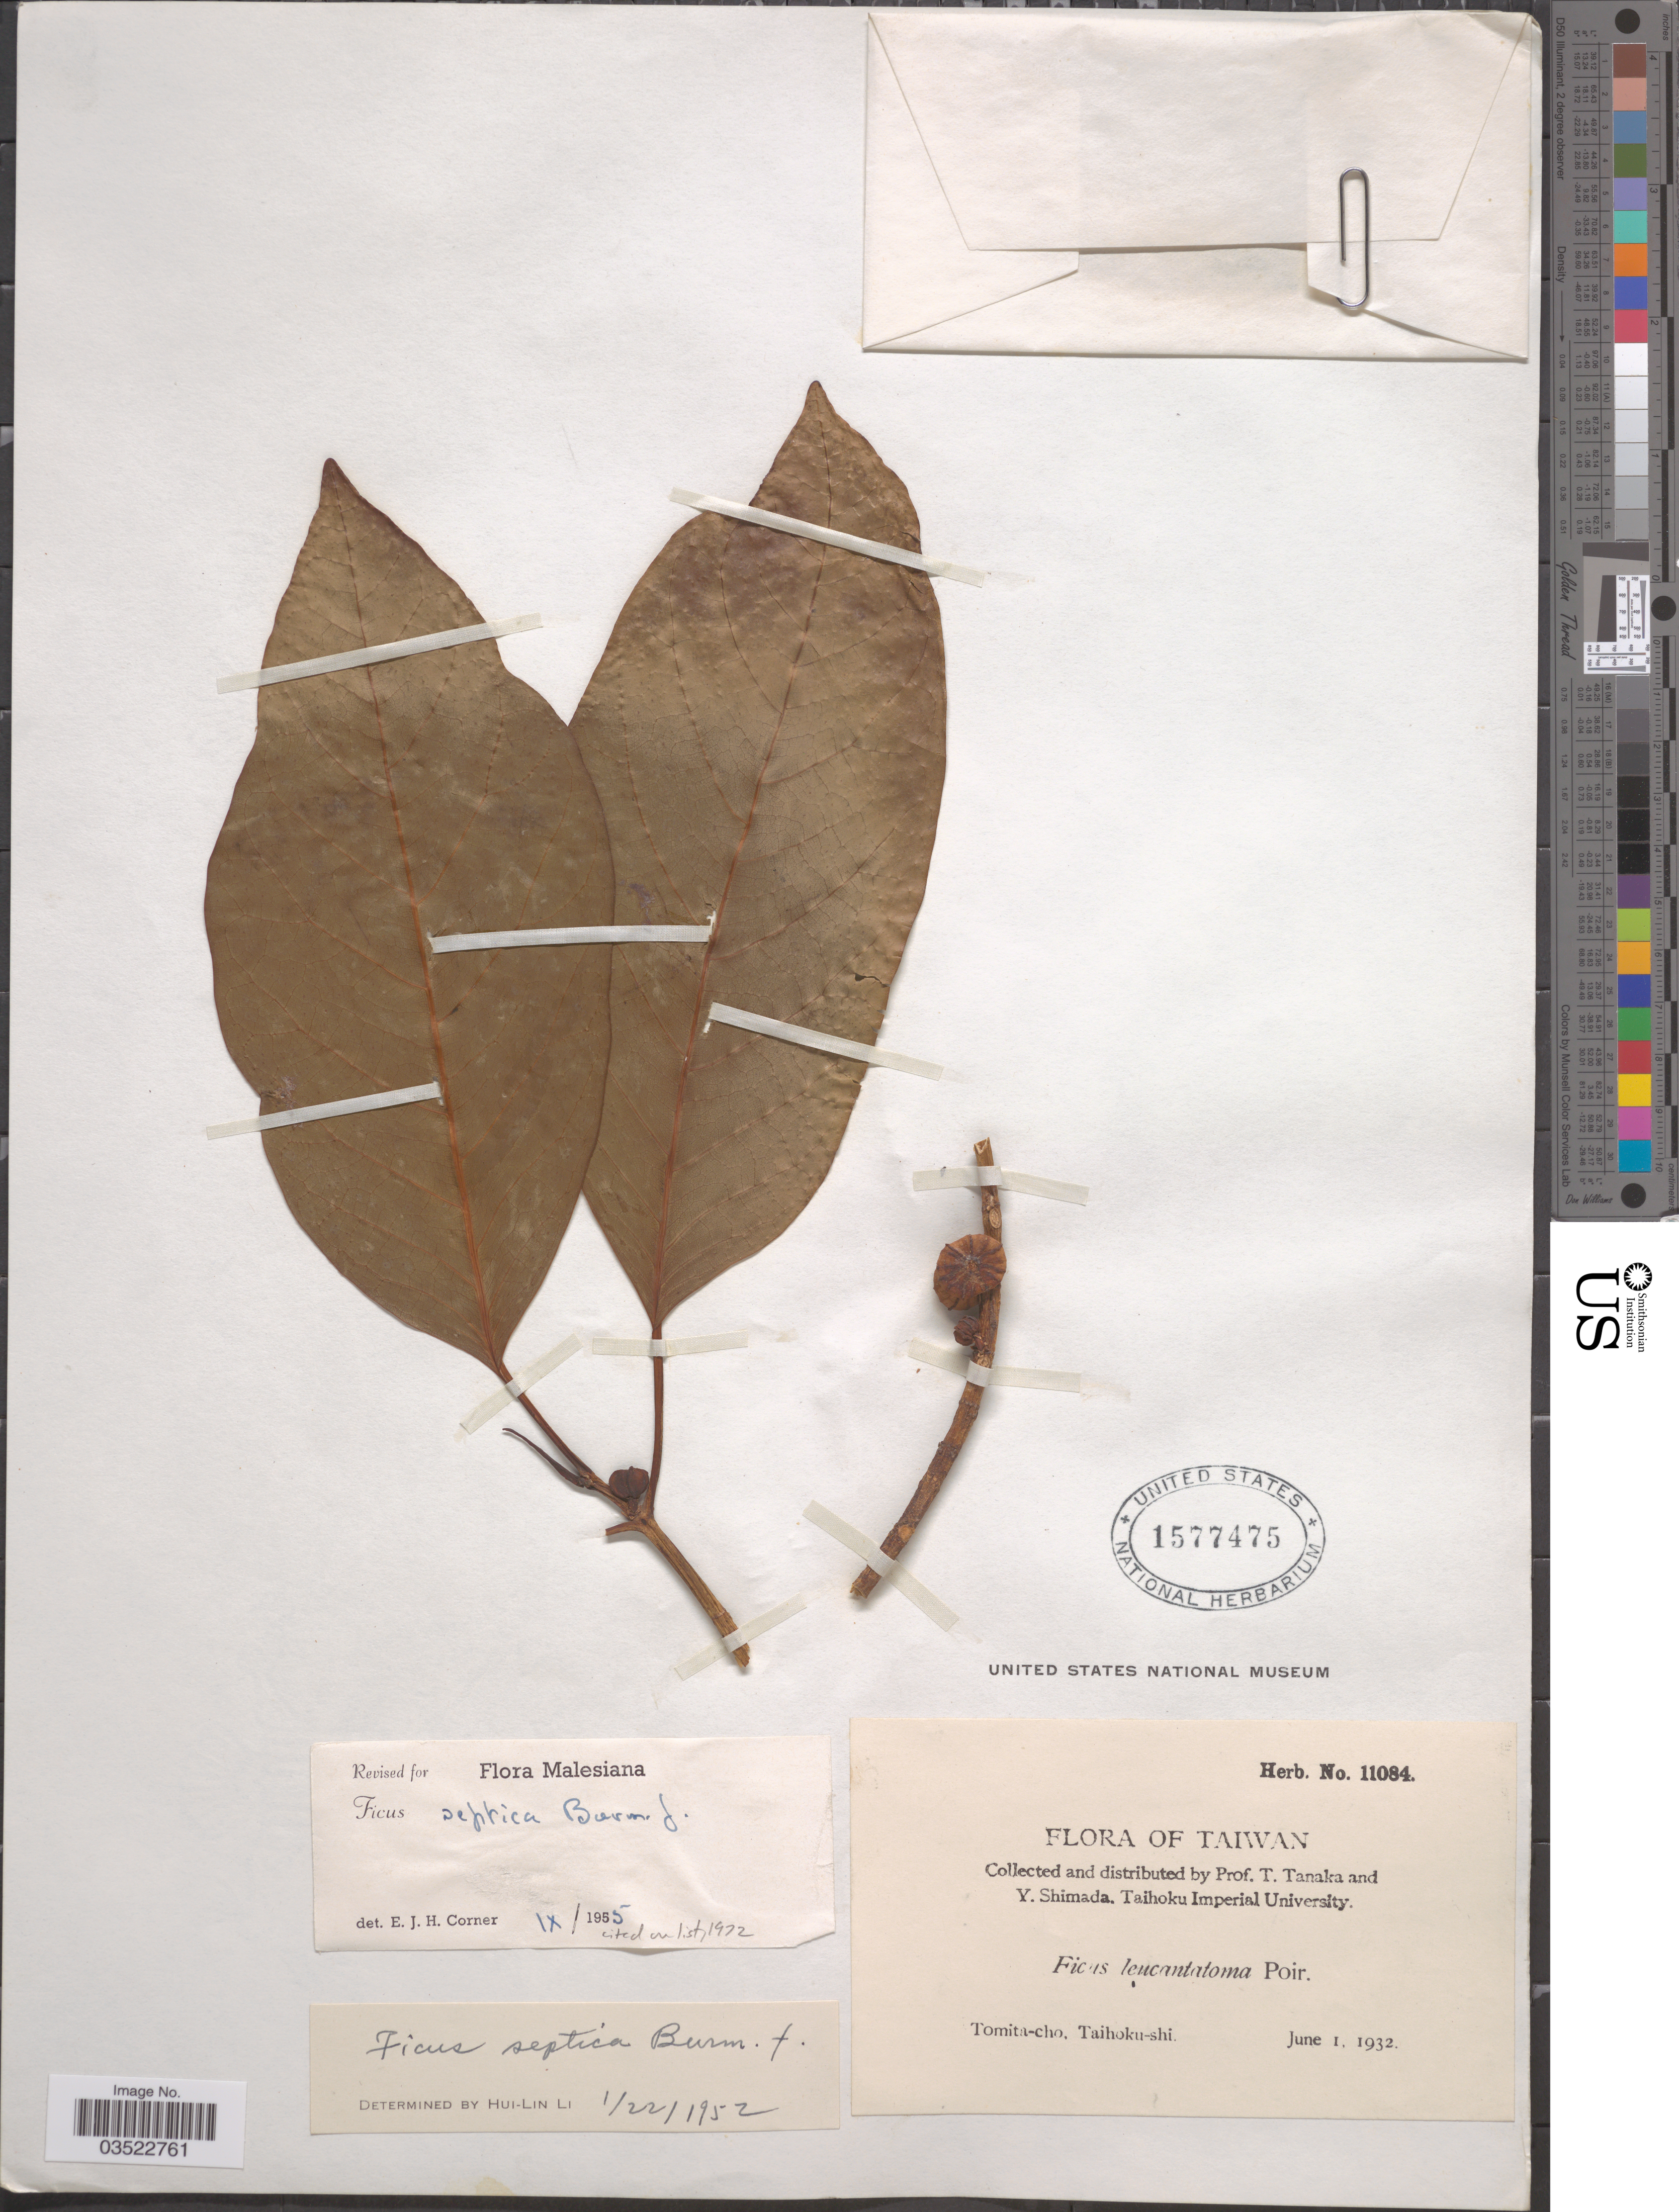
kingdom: Plantae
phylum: Tracheophyta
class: Magnoliopsida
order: Rosales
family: Moraceae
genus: Ficus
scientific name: Ficus septica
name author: Burm. f.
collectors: T. Tanaka & Y. Shimada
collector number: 11084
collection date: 1932-06-01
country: Taiwan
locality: Tomita-cho, Taihoku-shi.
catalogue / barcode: US 1577475